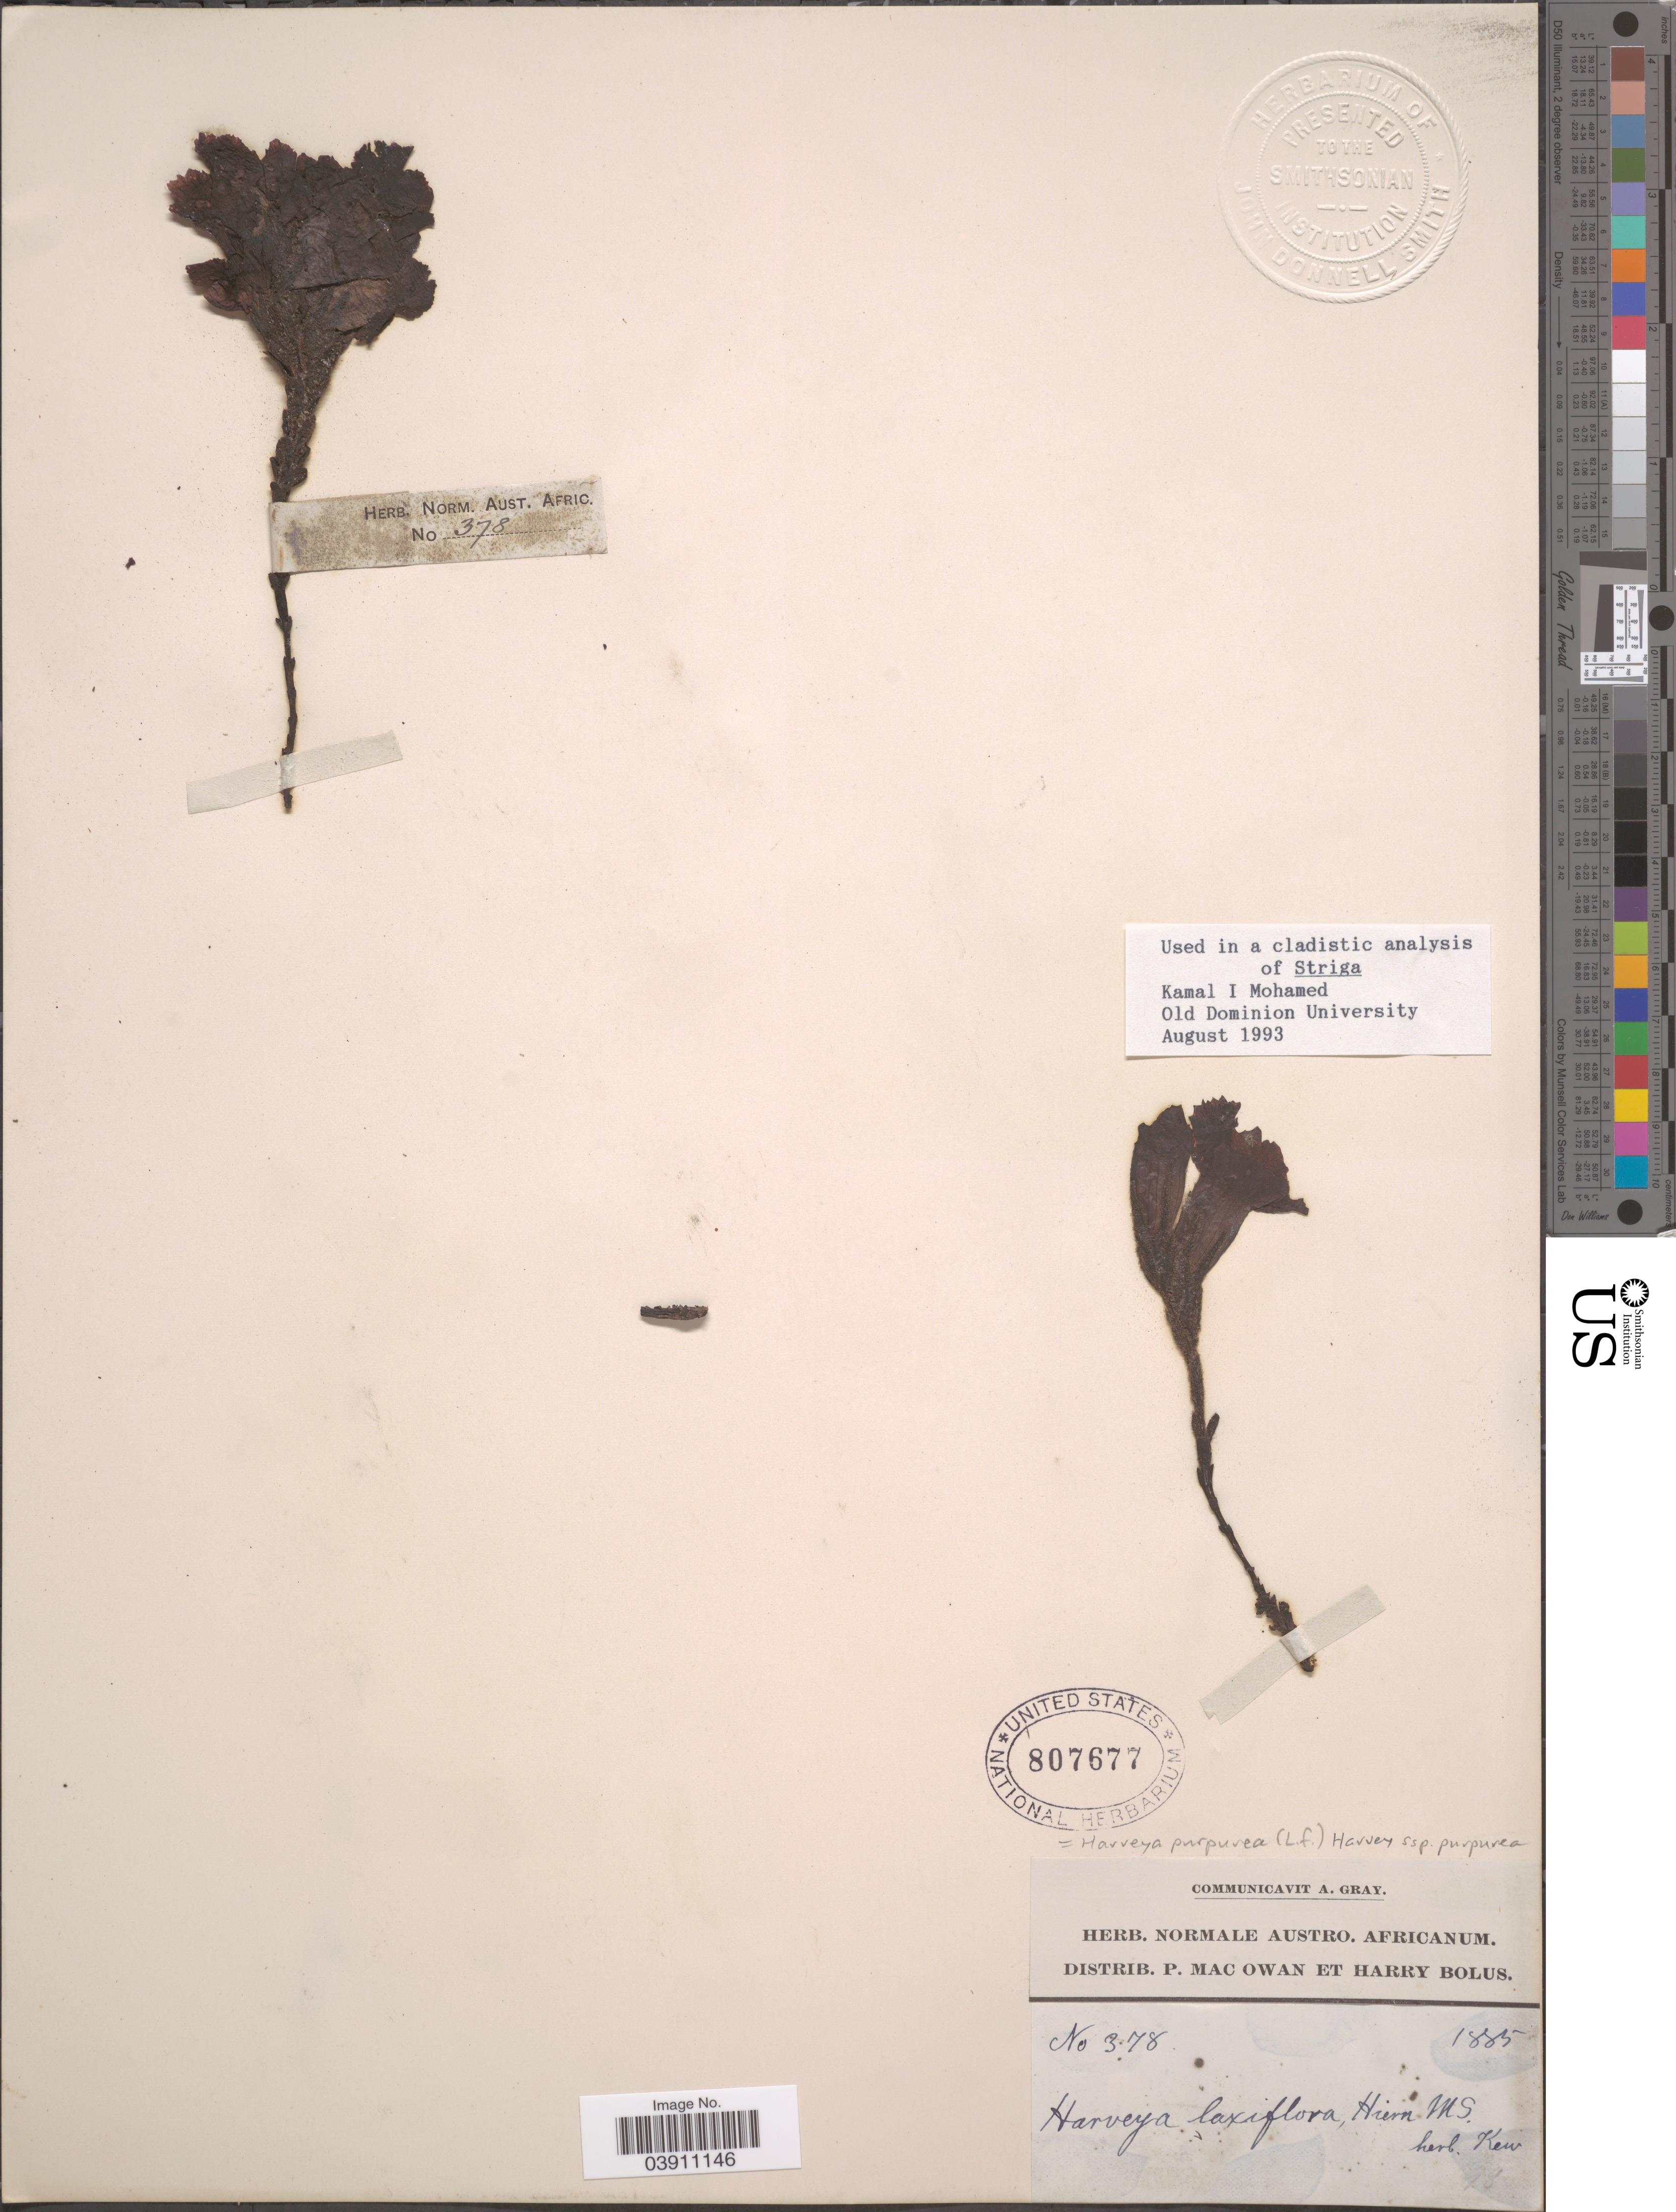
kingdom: Plantae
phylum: Tracheophyta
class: Magnoliopsida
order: Lamiales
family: Orobanchaceae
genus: Harveya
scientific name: Harveya pauciflora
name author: Hiern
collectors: P. MacOwan & H. Bolus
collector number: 378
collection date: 1885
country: South Africa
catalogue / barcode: US 807677